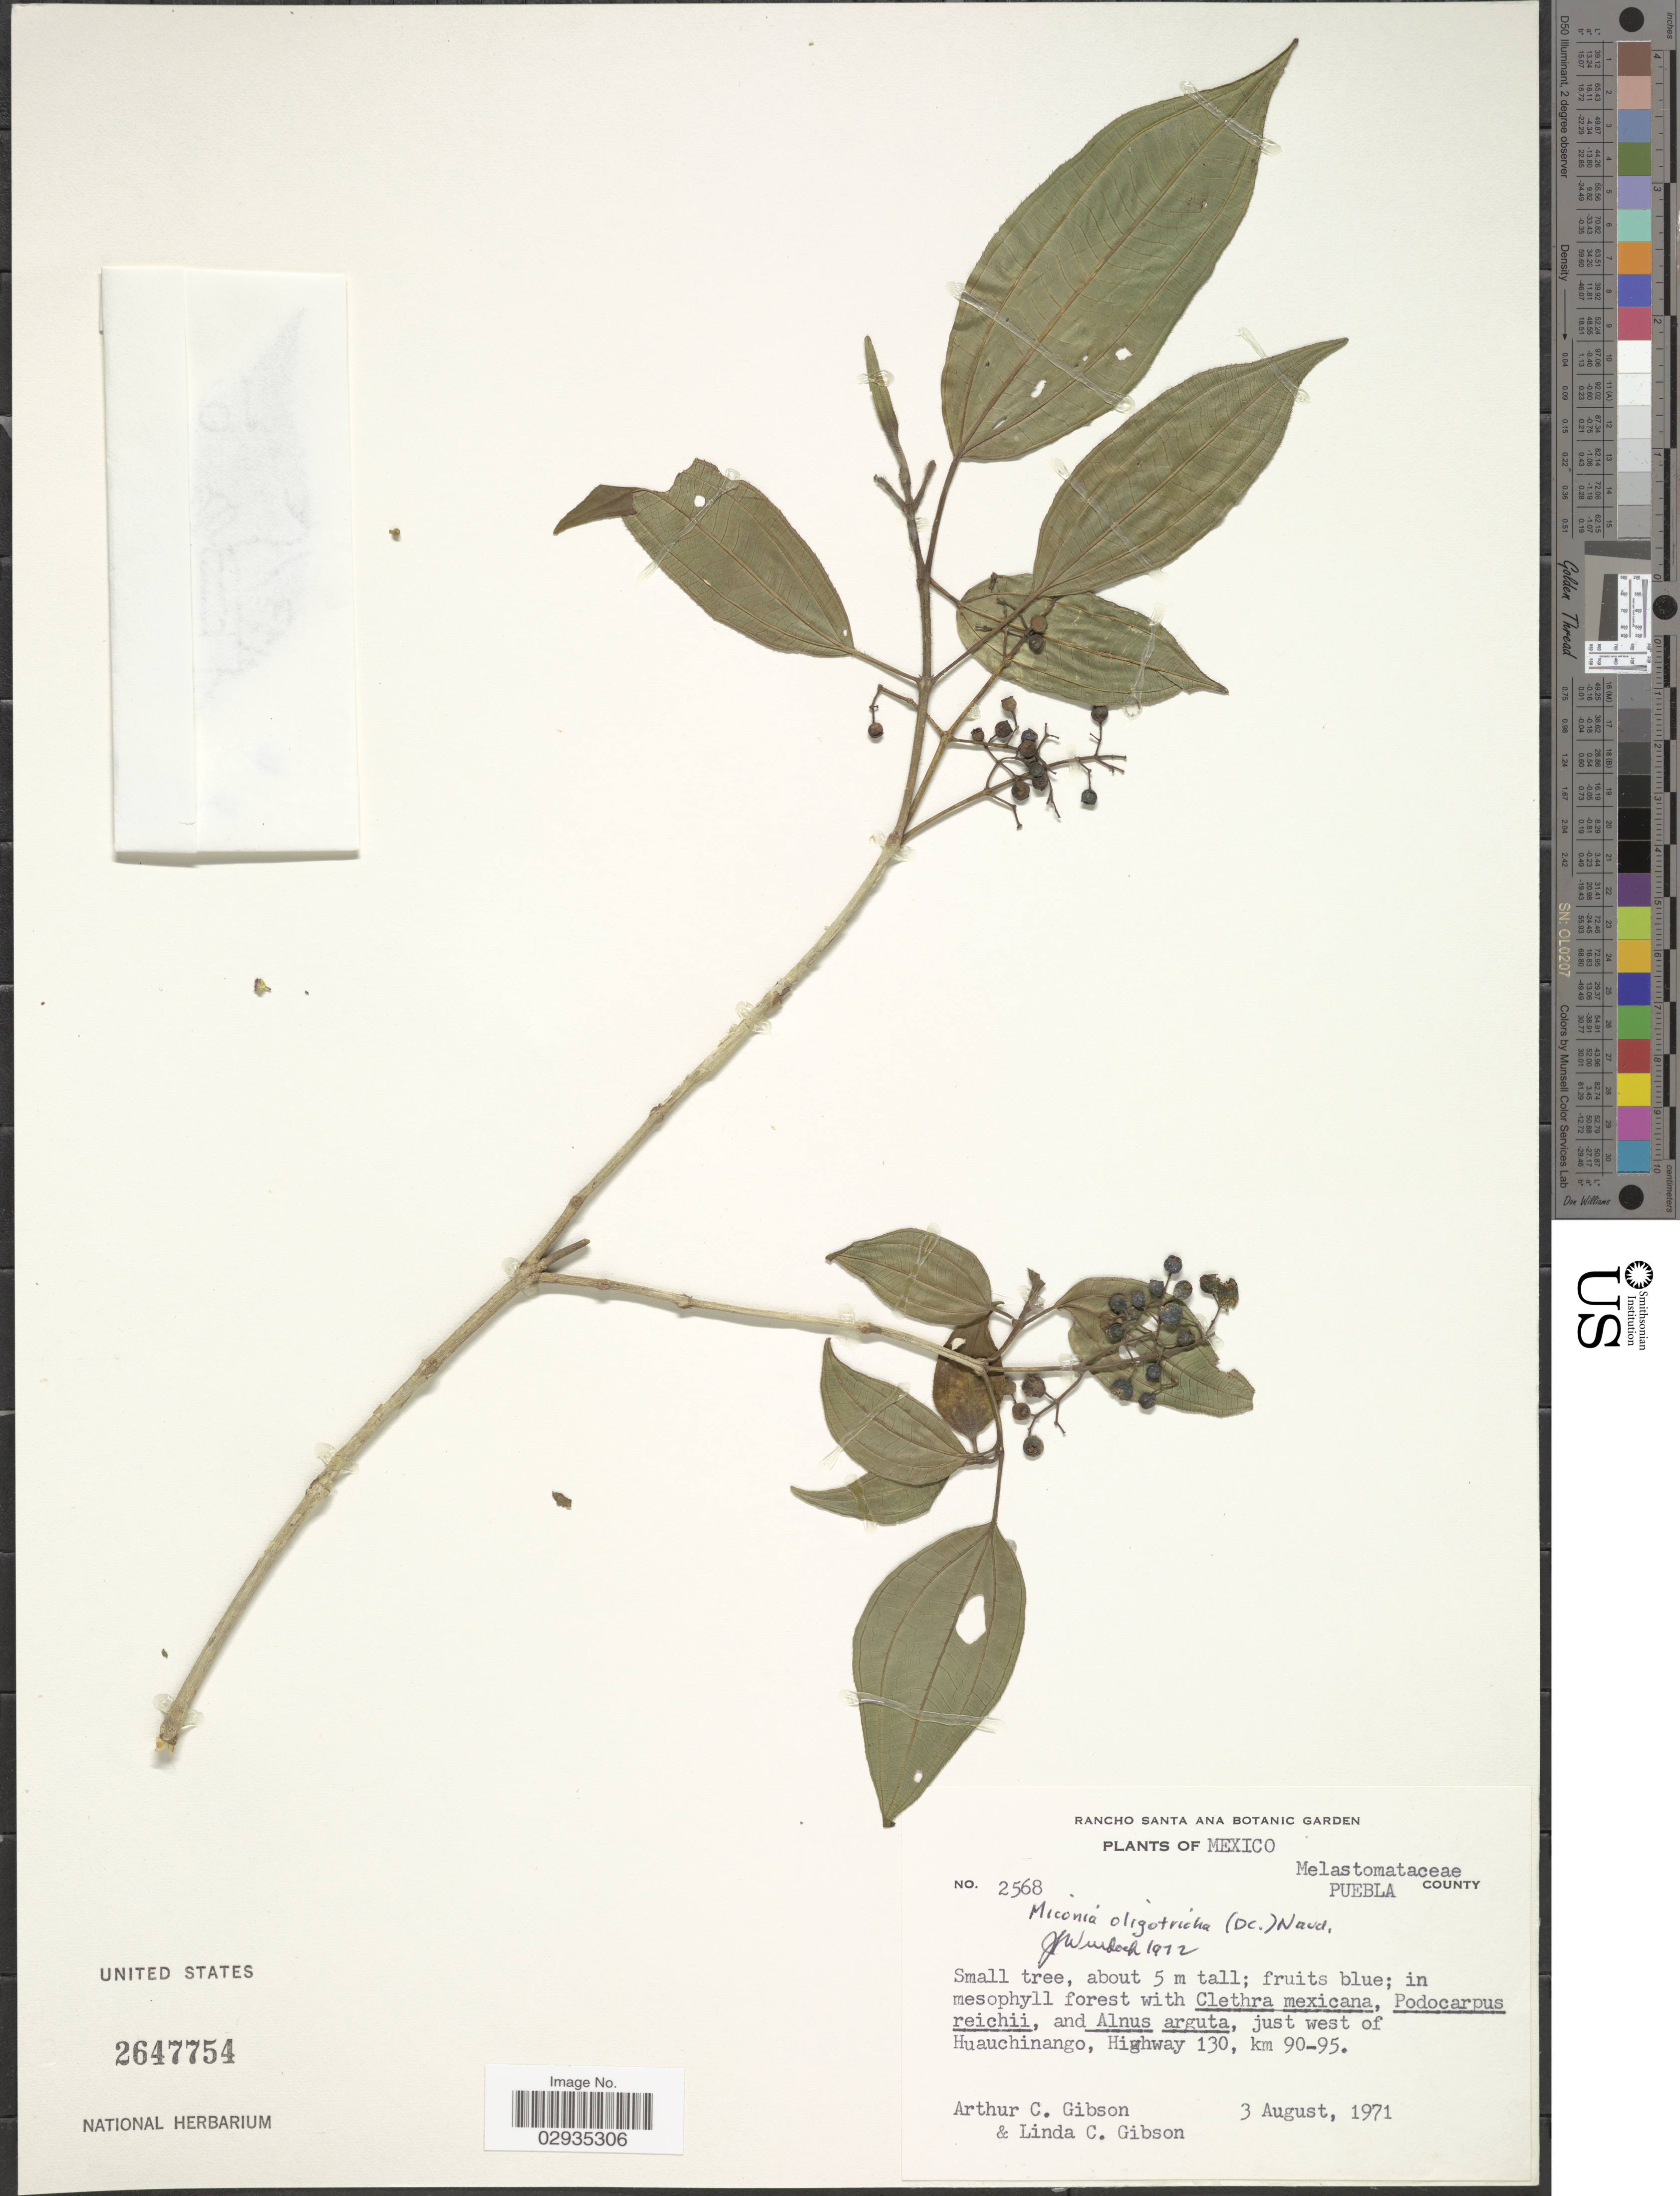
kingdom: Plantae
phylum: Tracheophyta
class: Magnoliopsida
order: Myrtales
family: Melastomataceae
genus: Miconia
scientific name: Miconia oligotricha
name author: (DC.) Naudin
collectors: A. Gibson & L. Gibson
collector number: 2568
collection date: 1971-08-03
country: Mexico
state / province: Puebla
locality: Puebla County, just west of Huachinango, Highway 130, km 90-95.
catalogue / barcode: US 2647754